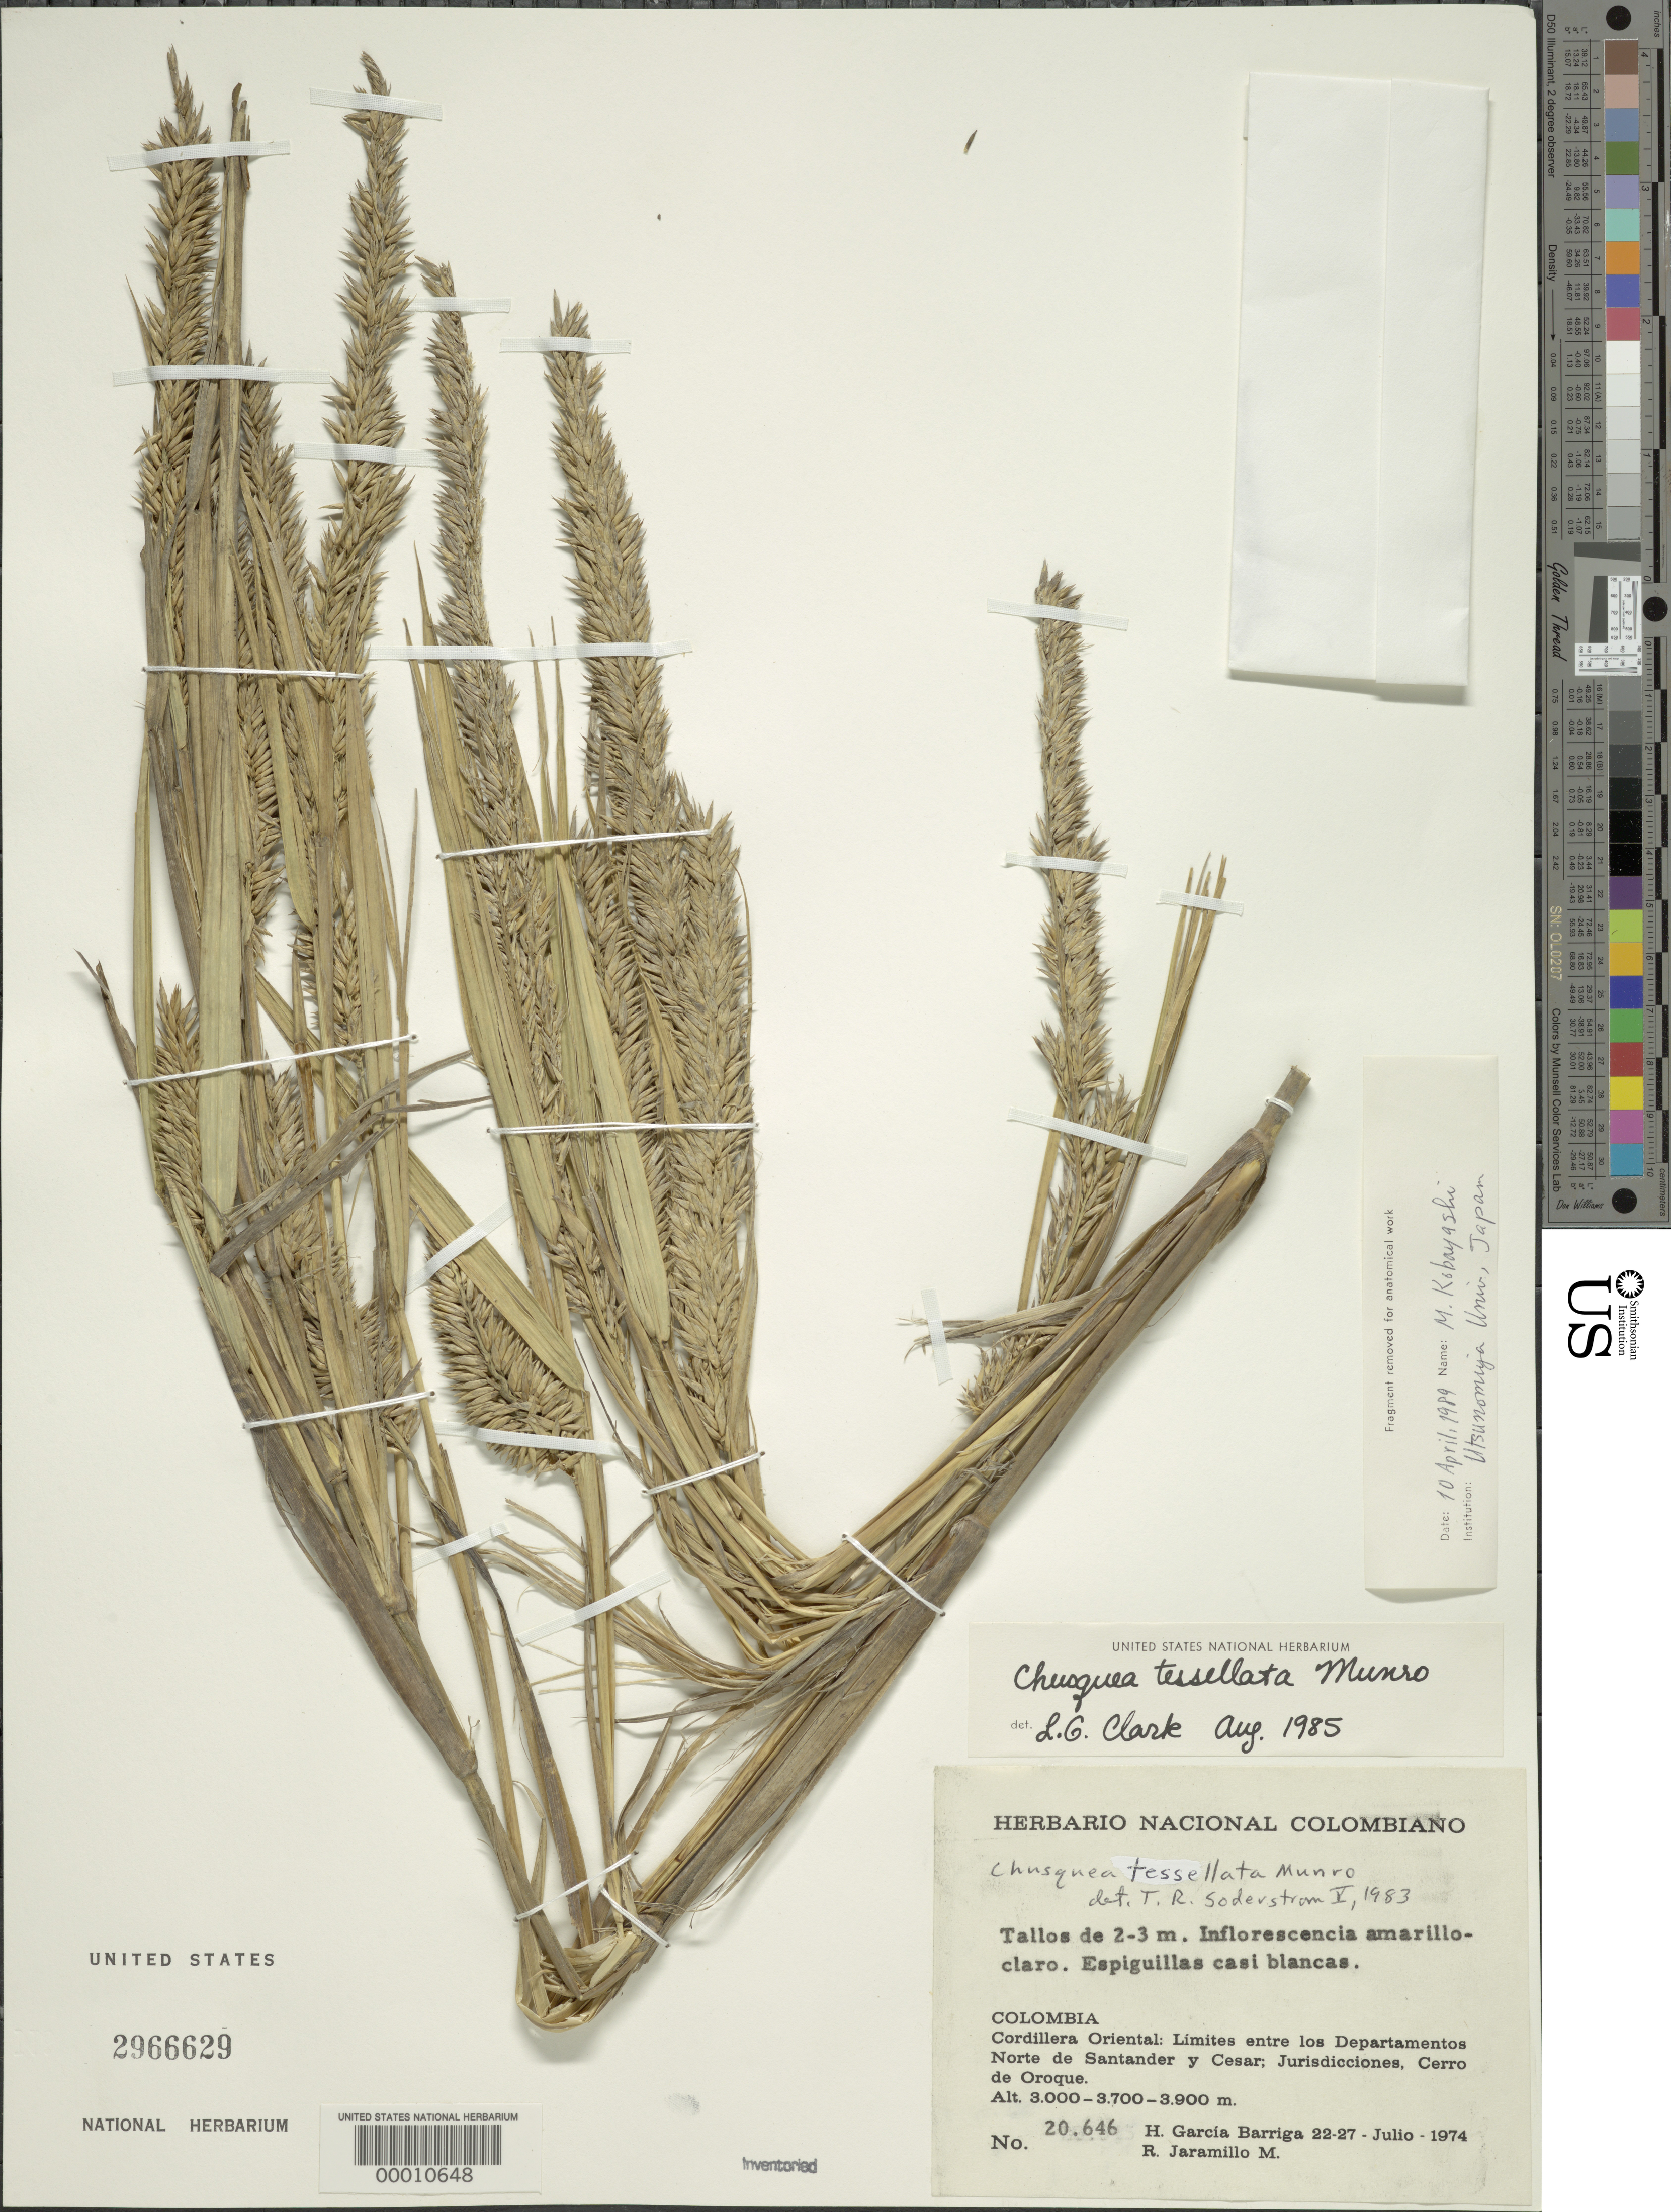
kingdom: Plantae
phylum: Tracheophyta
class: Liliopsida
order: Poales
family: Poaceae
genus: Chusquea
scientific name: Chusquea tessellata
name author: Munro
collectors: H. García Barriga & R. Jaramillo M.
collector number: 20646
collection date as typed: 22 Jul 1974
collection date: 1974-07-22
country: Colombia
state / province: César / Norte de Santander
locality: Cerro de Oroque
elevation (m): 3000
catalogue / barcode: US 2966629